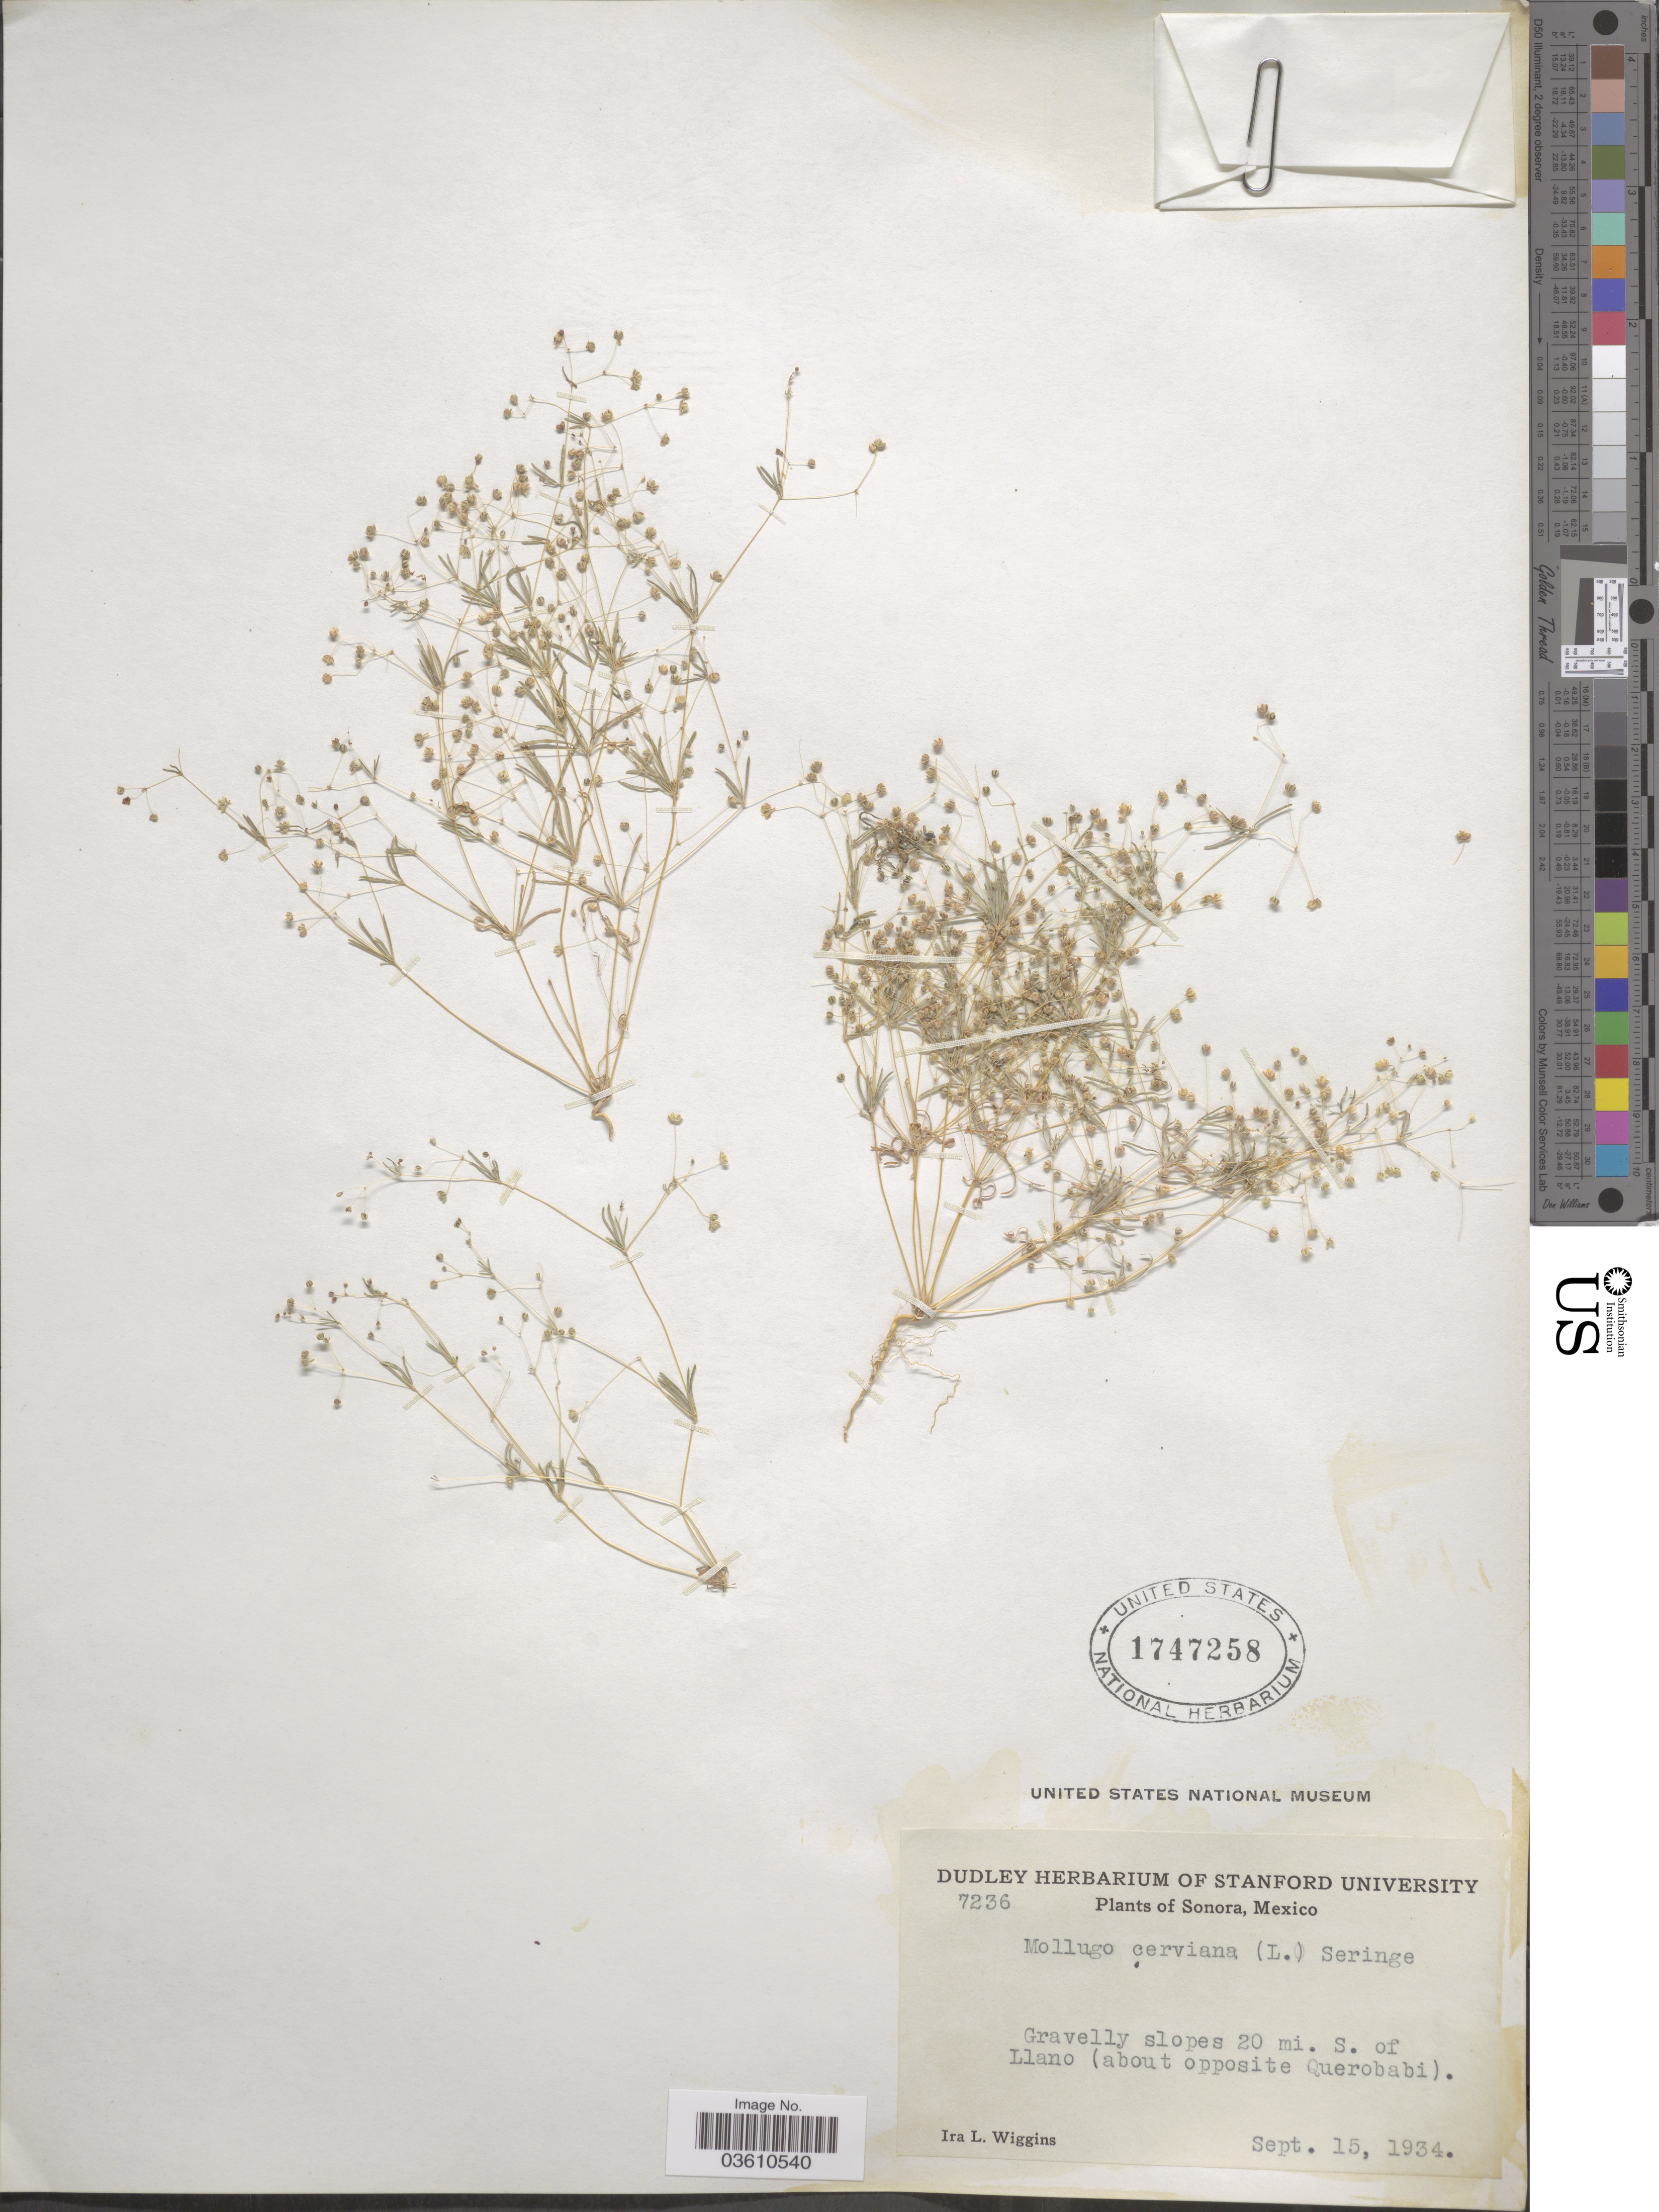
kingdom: Plantae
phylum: Tracheophyta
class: Magnoliopsida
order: Caryophyllales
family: Molluginaceae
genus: Hypertelis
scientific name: Hypertelis umbellata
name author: (Forssk.) Thulin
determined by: Strong, Mark T., (BOT), Smithsonian Institution - National Museum of Natural History (UNITED STATES)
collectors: I. L. Wiggins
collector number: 7236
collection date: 1934-09-15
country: Mexico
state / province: Sonora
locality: Gravelly slopes 20 mi. S. of Llano (about opposite Querobabi).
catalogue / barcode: US 1747258